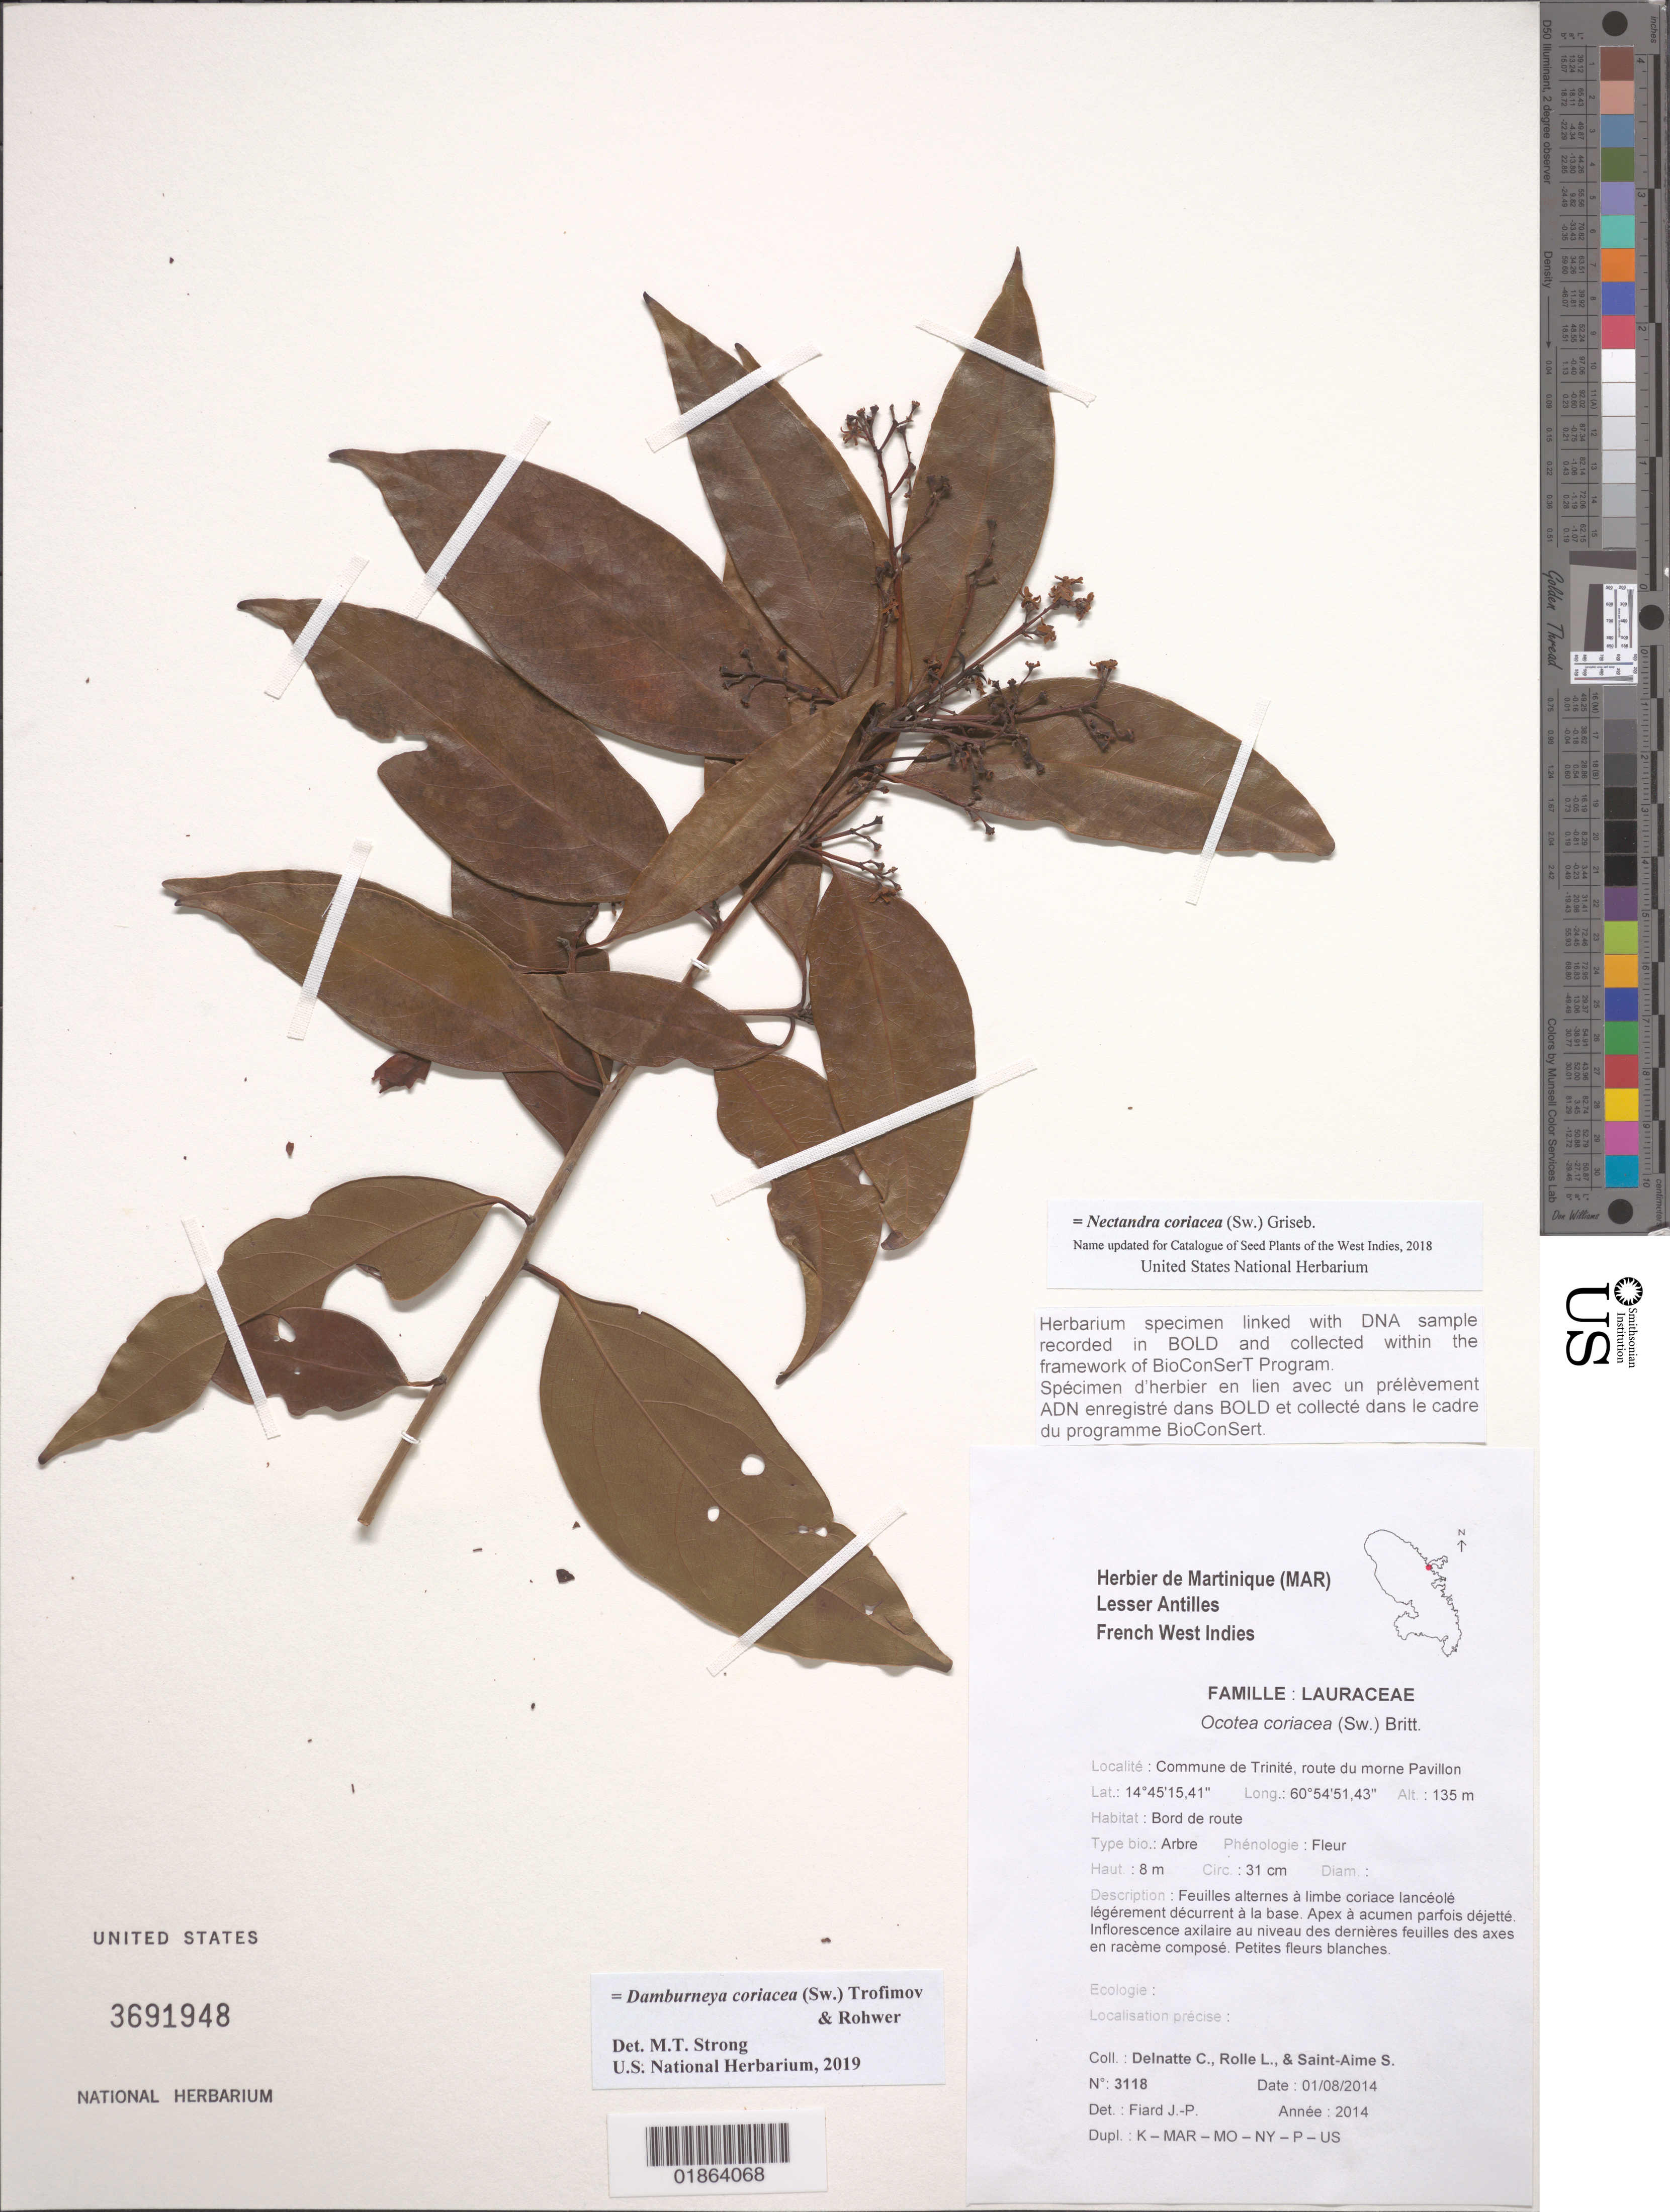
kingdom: Plantae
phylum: Tracheophyta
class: Magnoliopsida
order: Laurales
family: Lauraceae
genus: Damburneya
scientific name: Damburneya coriacea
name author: (Sw.) Trofimov & Rohwer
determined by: Strong, M. T., (US), Smithsonian Institution - National Museum of Natural History (UNITED STATES)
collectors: C. Delnatte, L. Rolle & S. Saint-Aime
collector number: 3118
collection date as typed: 01/08/2014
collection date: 2014-08-01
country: Martinique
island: Martinique I.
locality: Commune de Trinité, route du morne Pavillon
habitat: Borde route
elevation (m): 135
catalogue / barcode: US 3691948